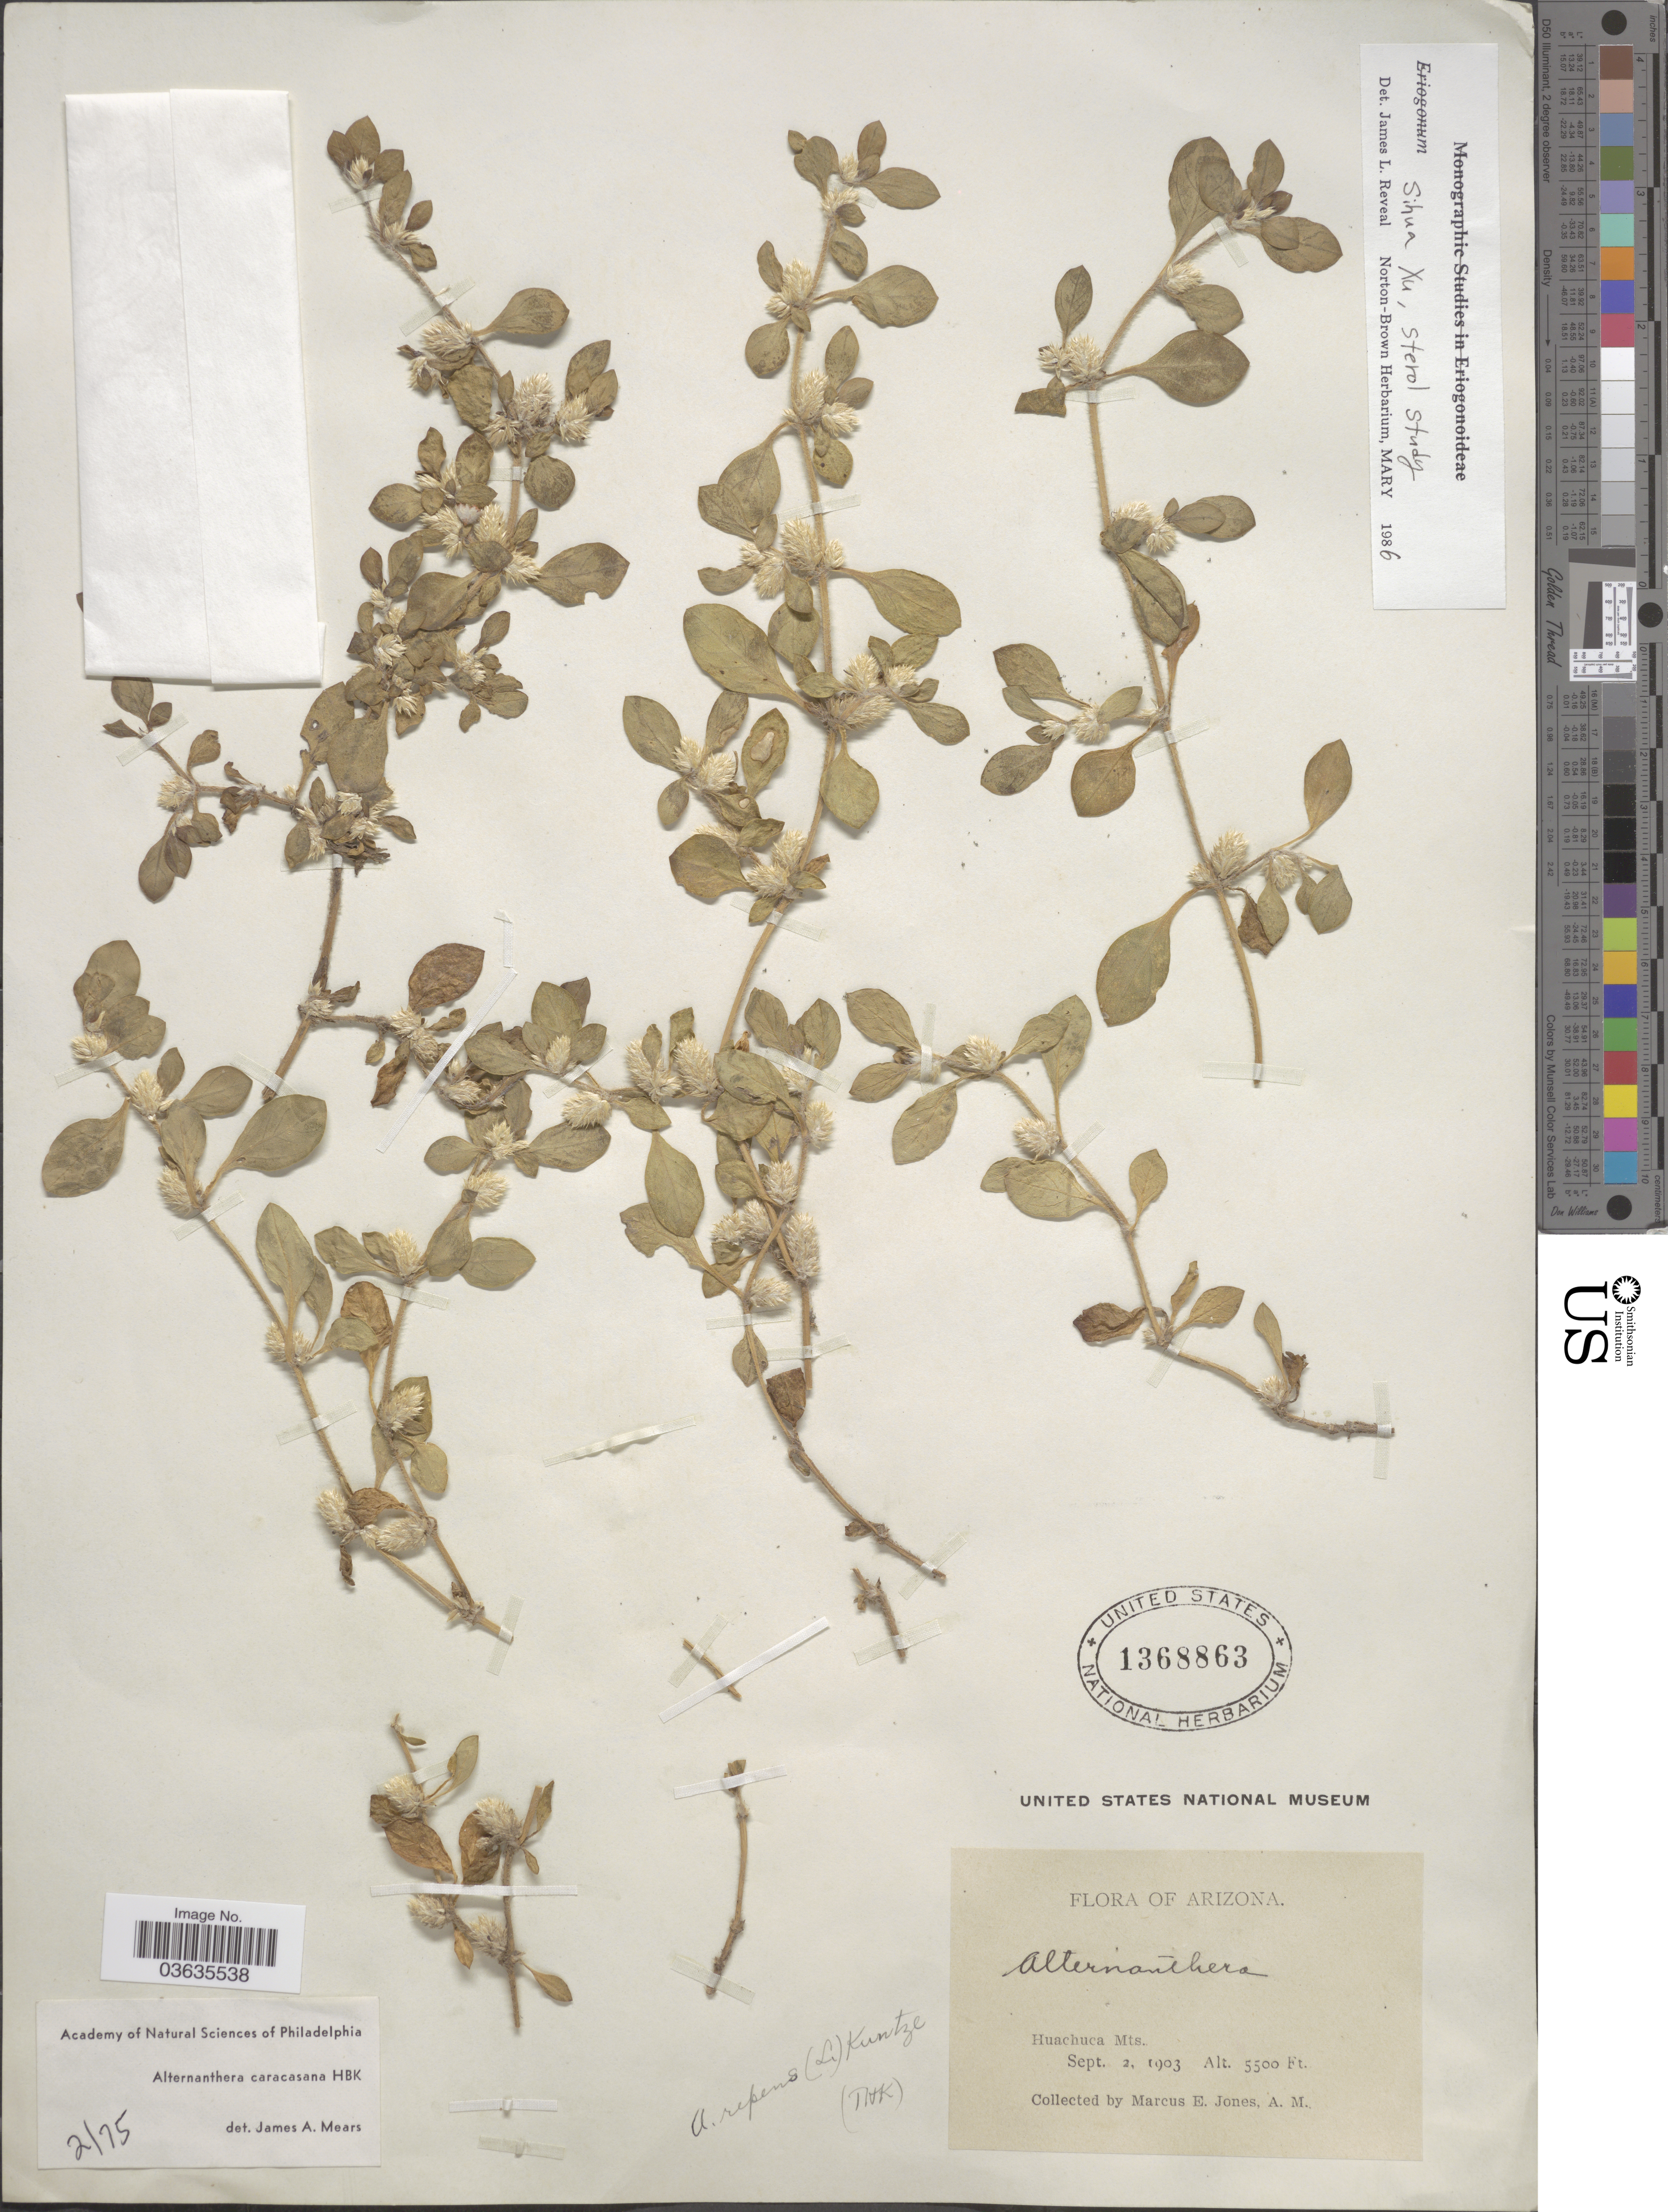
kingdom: Plantae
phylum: Tracheophyta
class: Magnoliopsida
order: Caryophyllales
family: Amaranthaceae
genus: Alternanthera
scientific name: Alternanthera caracasana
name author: Kunth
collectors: M. E. Jones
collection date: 1903-09-02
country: United States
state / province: Arizona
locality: Huachuca Mts.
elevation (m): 1676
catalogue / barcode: US 1368863